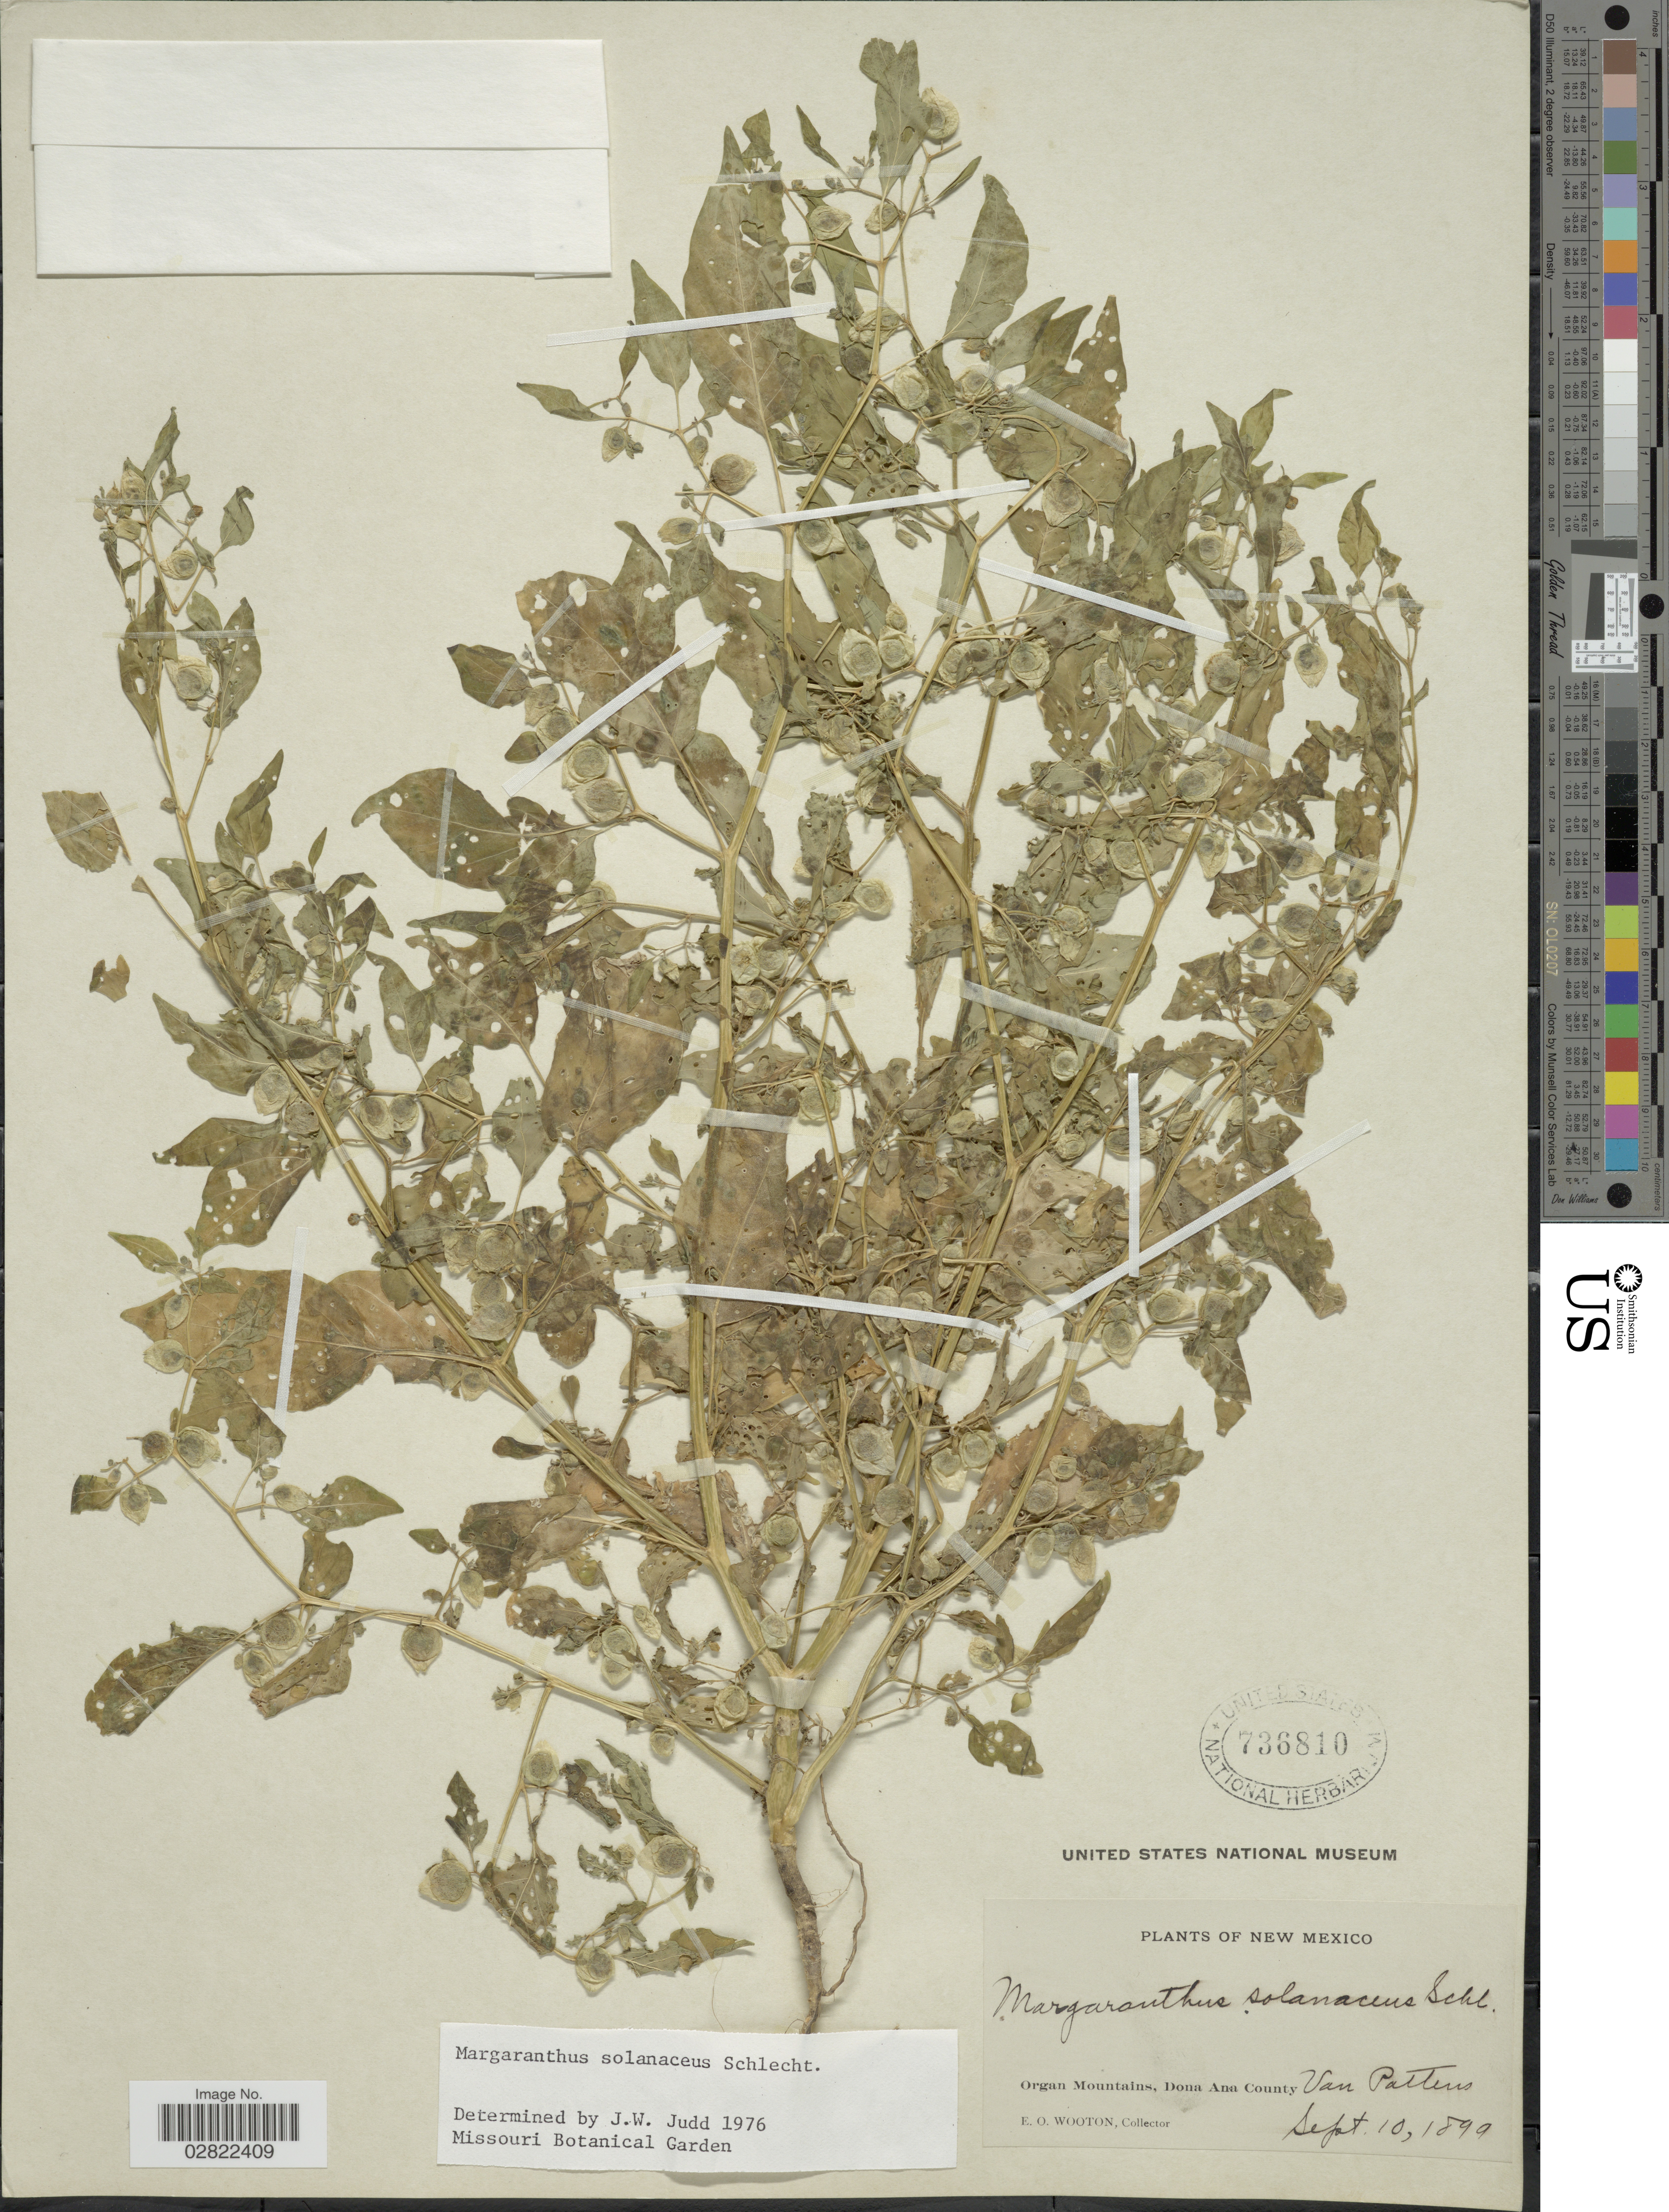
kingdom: Plantae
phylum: Tracheophyta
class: Magnoliopsida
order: Solanales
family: Solanaceae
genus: Margaranthus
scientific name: Margaranthus solanaceus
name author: Schltdl.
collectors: E. O. Wooton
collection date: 1899-09-10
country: United States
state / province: New Mexico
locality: Organ Mountains, Dona Ana County, Van Pattens.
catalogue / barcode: US 736810